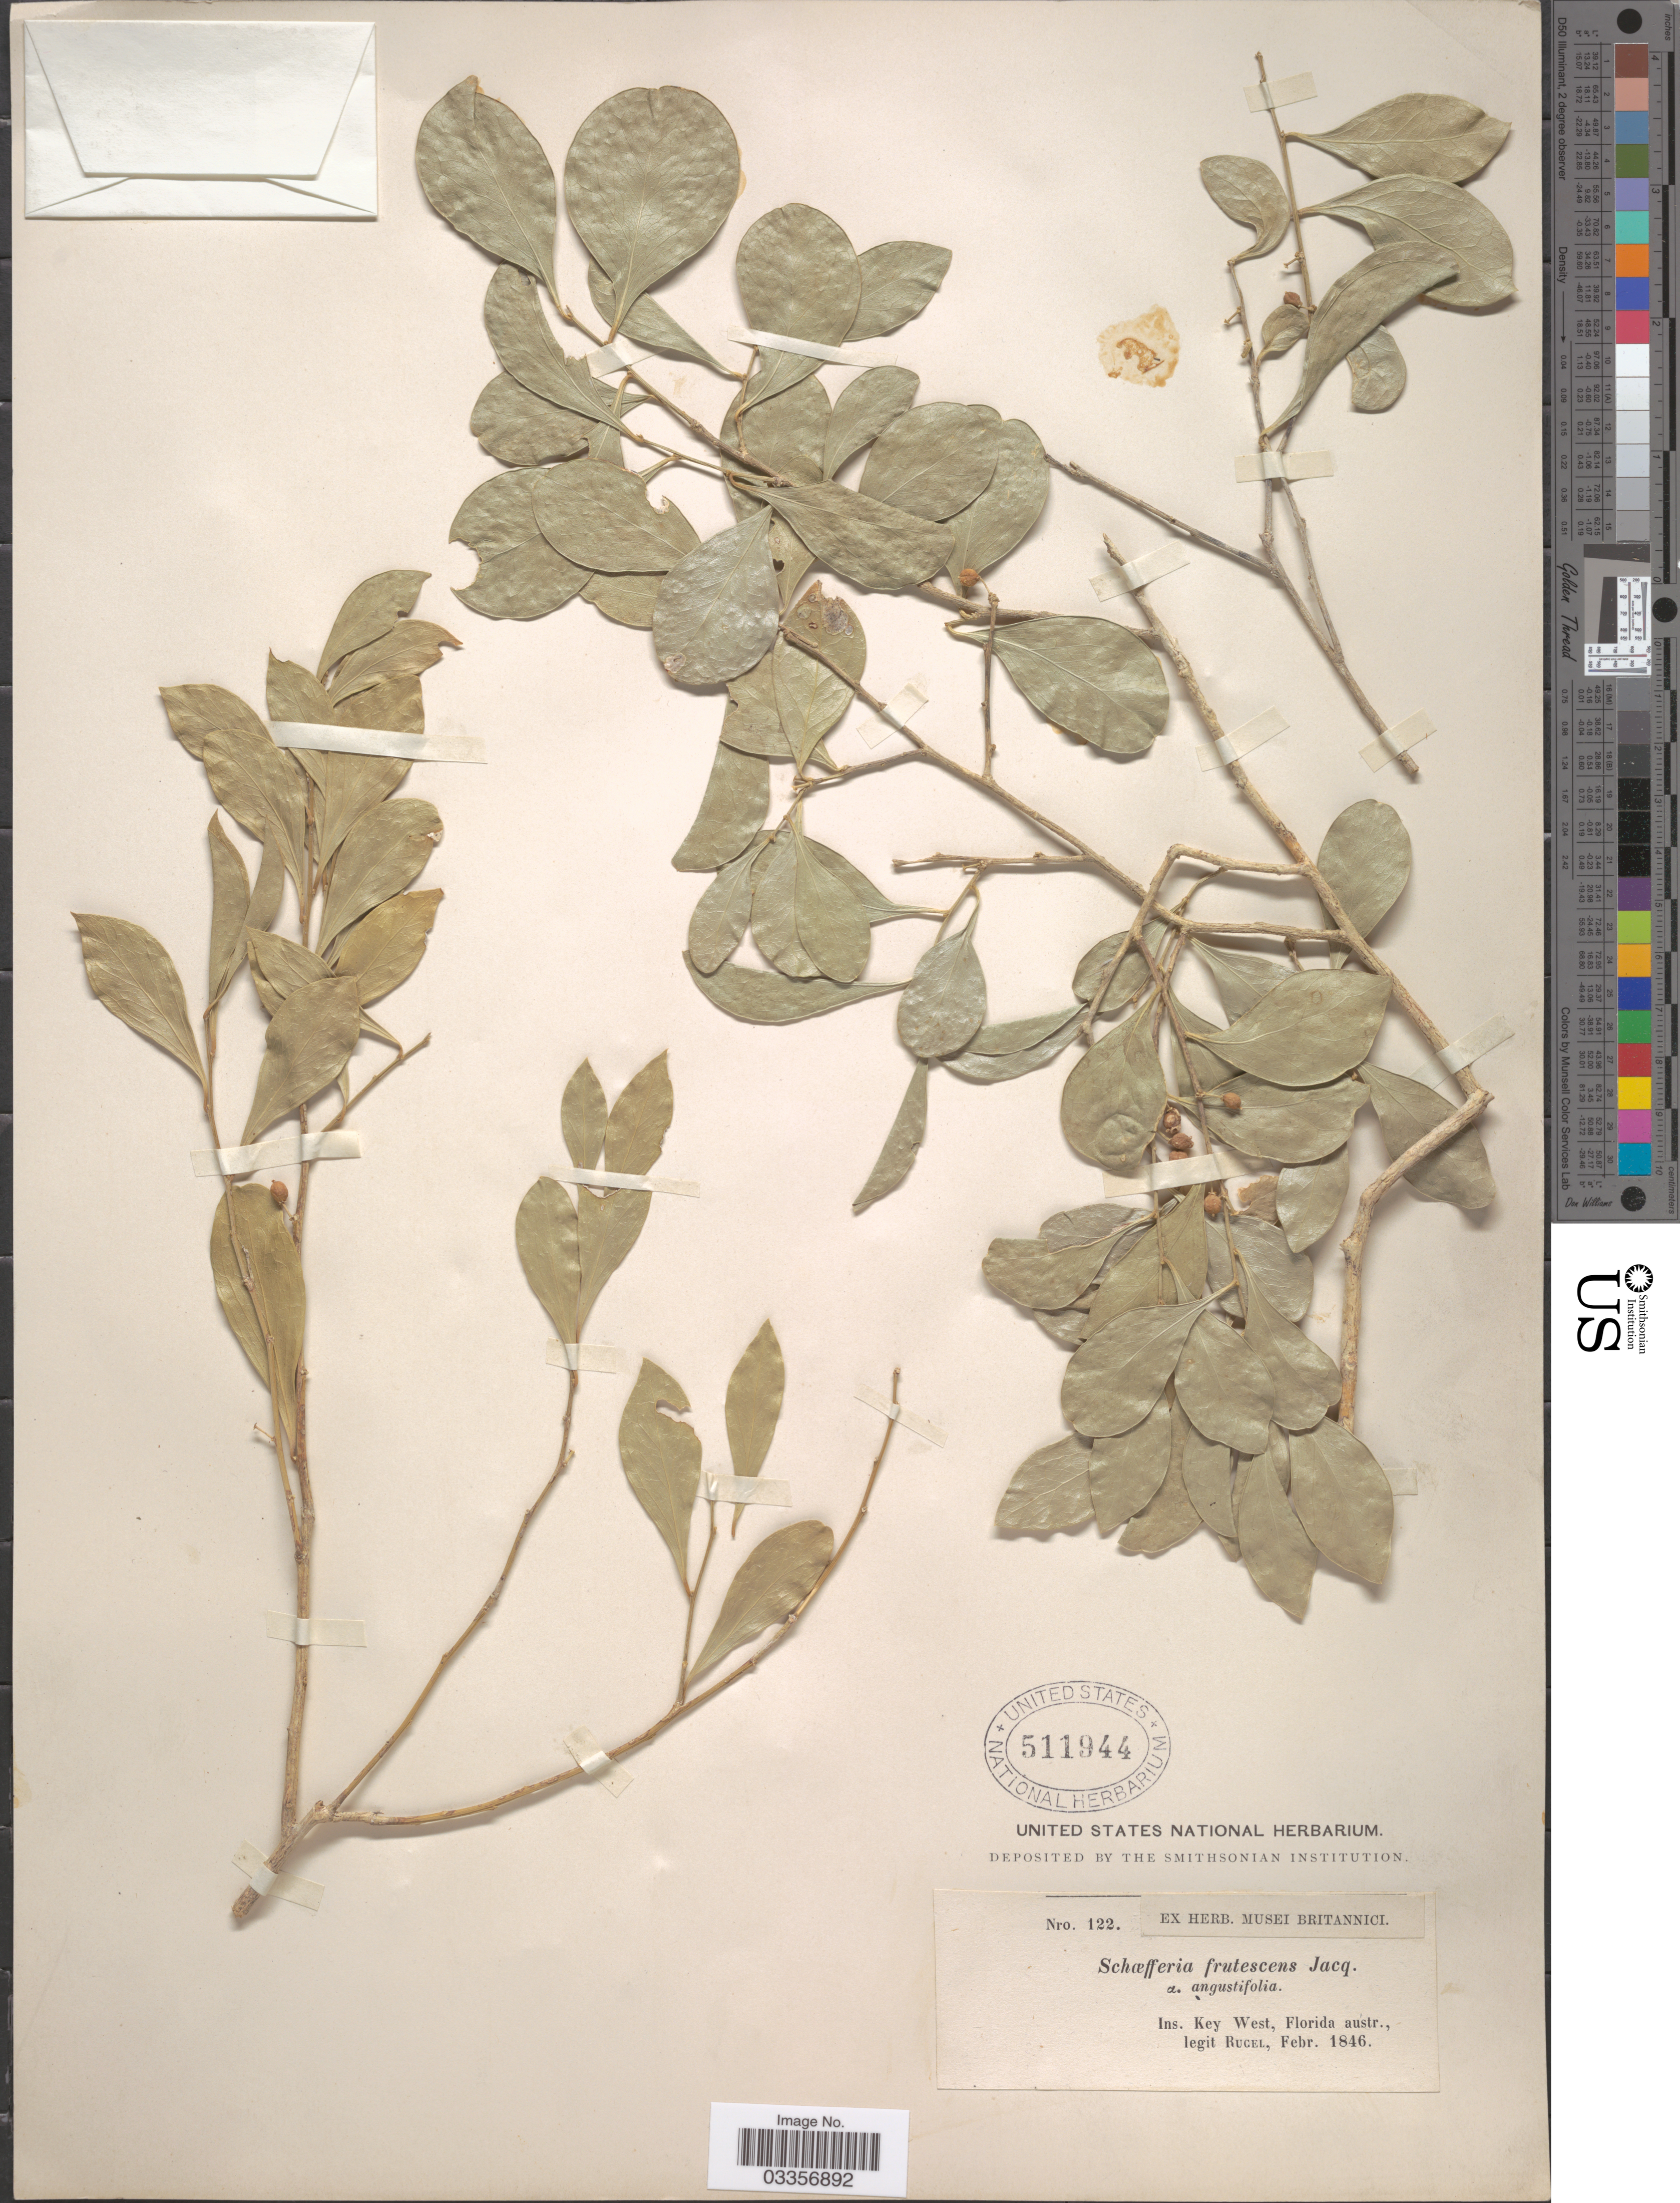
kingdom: Plantae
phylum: Tracheophyta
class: Magnoliopsida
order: Celastrales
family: Celastraceae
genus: Schaefferia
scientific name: Schaefferia frutescens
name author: Jacq.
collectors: Rugel, --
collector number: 122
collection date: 1846-02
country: United States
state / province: Florida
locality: Ins. Key West, Florida austr.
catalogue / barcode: US 511944